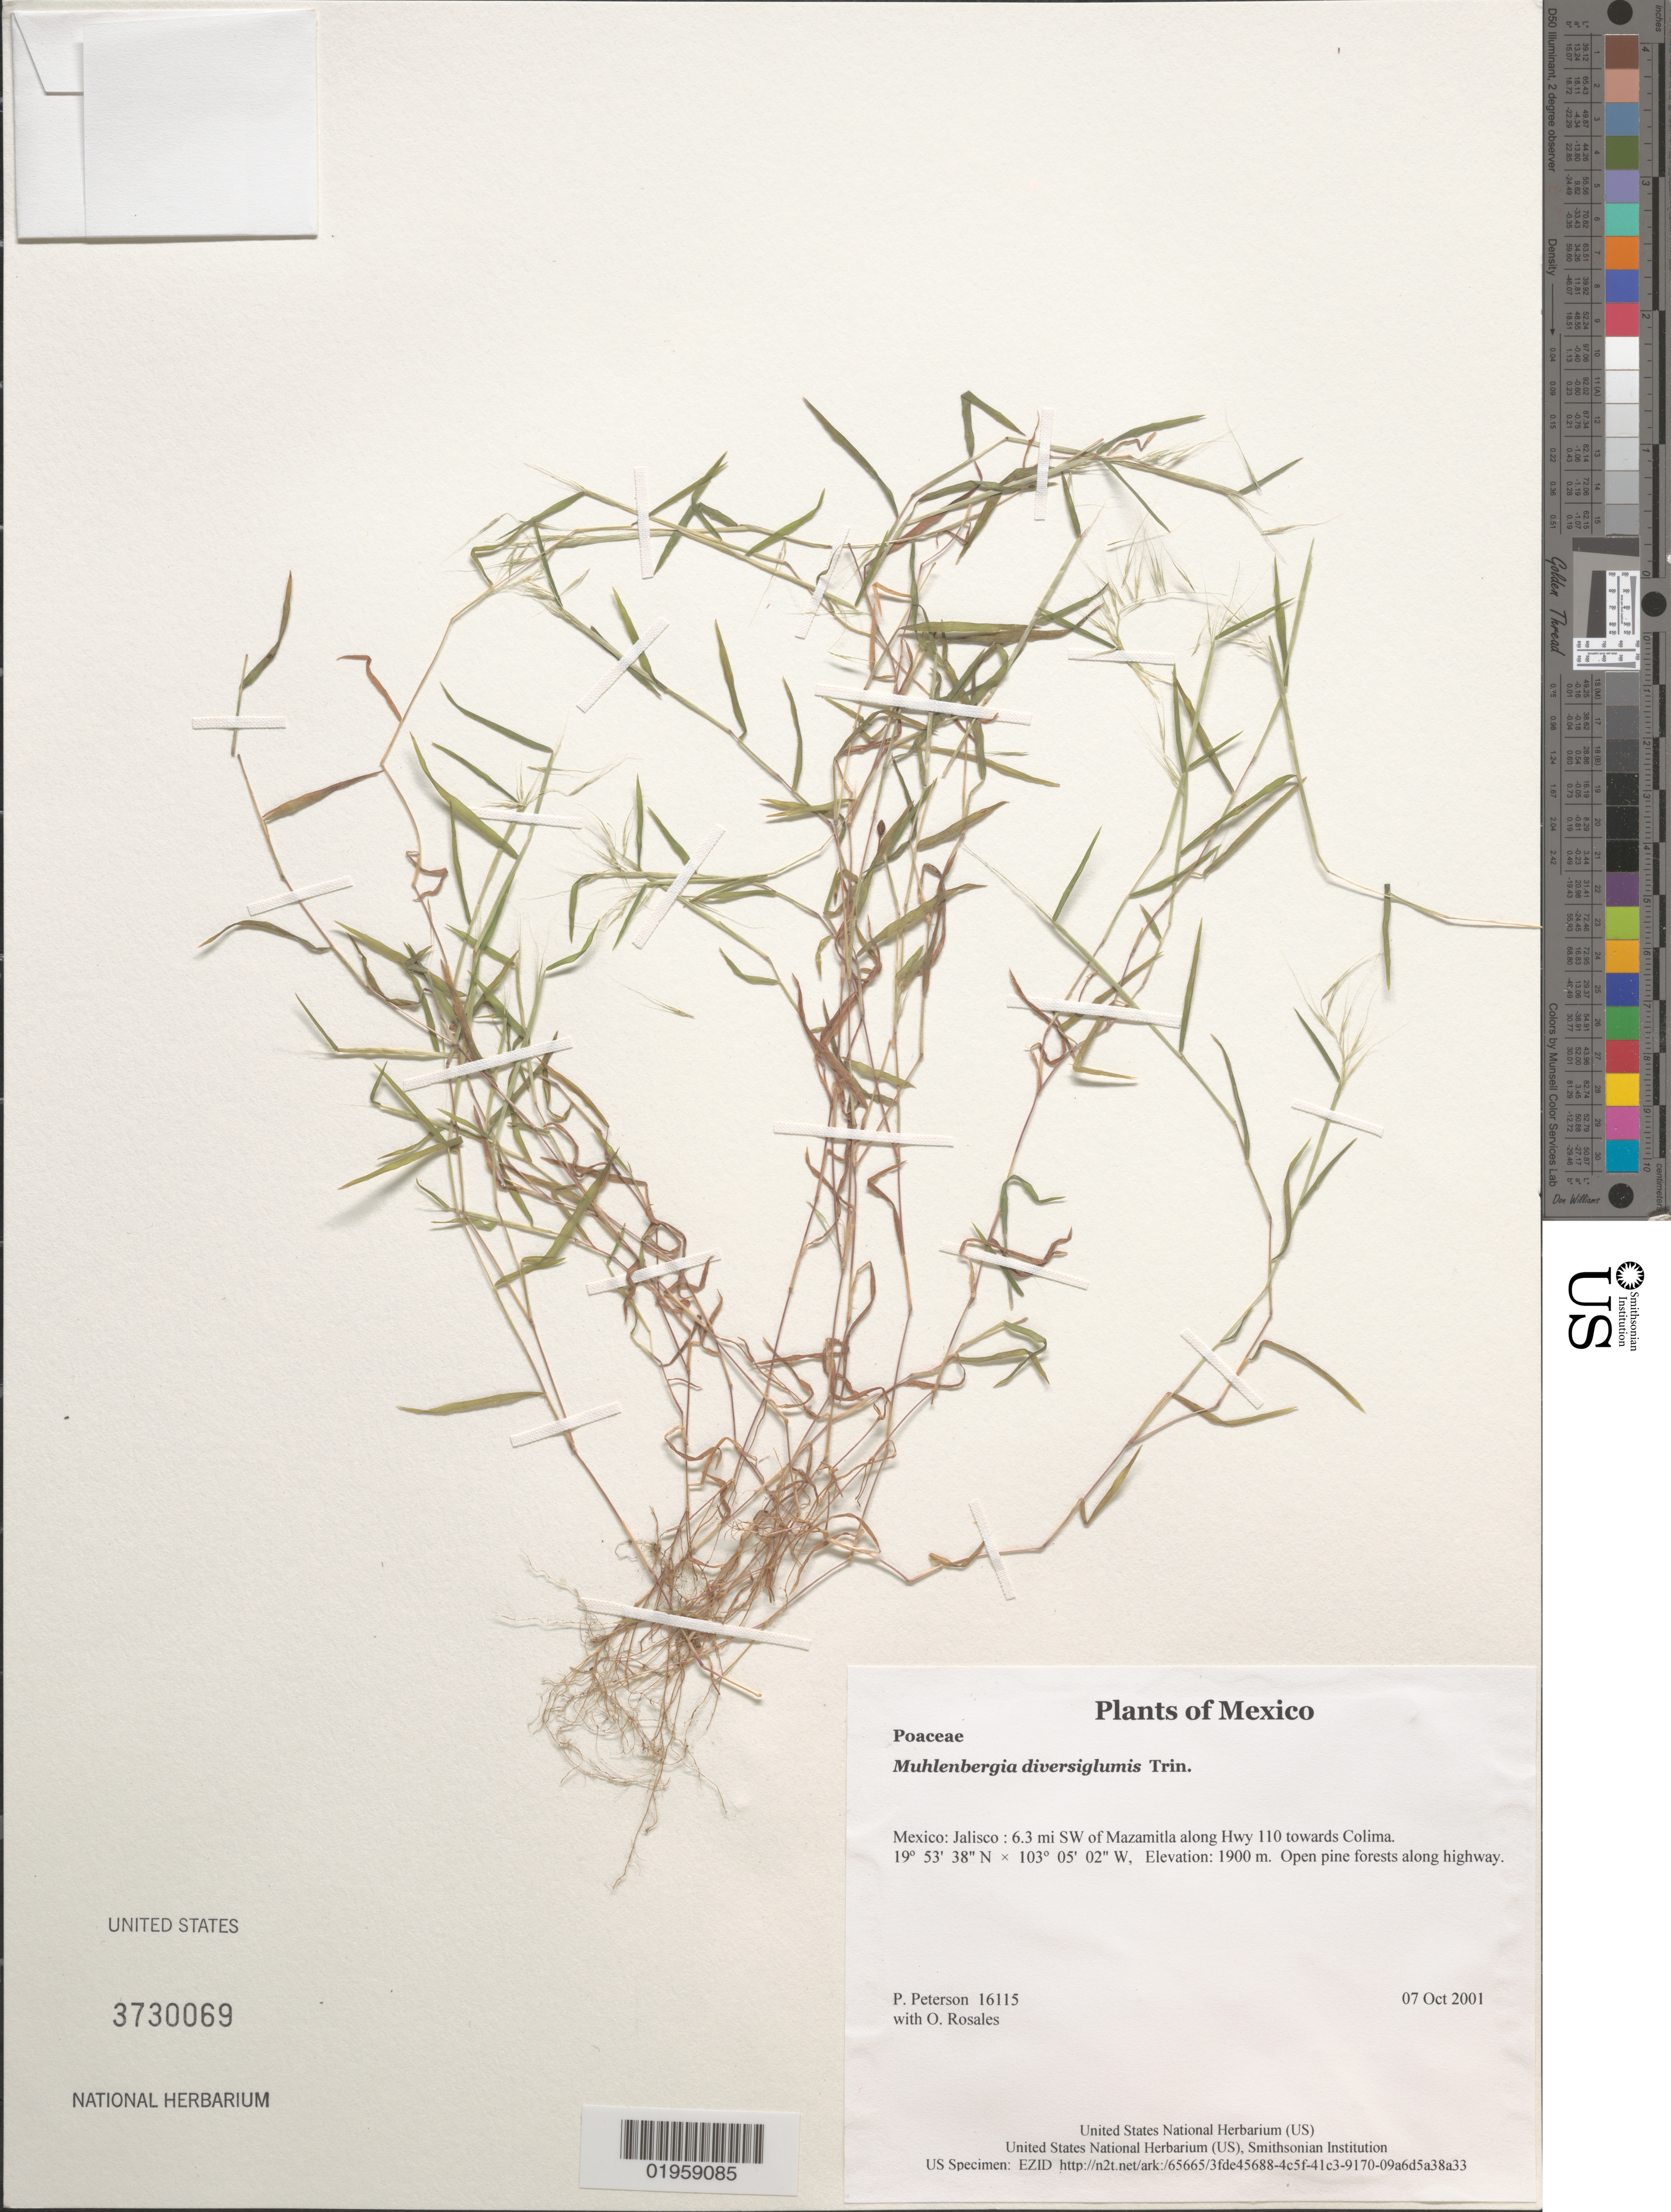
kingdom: Plantae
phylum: Tracheophyta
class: Liliopsida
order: Poales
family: Poaceae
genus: Muhlenbergia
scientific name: Muhlenbergia diversiglumis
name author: Trin.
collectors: P. M. Peterson & O. Rosales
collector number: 16115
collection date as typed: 07 Oct 2001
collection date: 2001-10-07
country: Mexico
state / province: Jalisco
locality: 6.3 mi SW of Mazamitla along Hwy 110 towards Colima.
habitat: Open pine forests along highway.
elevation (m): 1900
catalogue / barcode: US 3730069